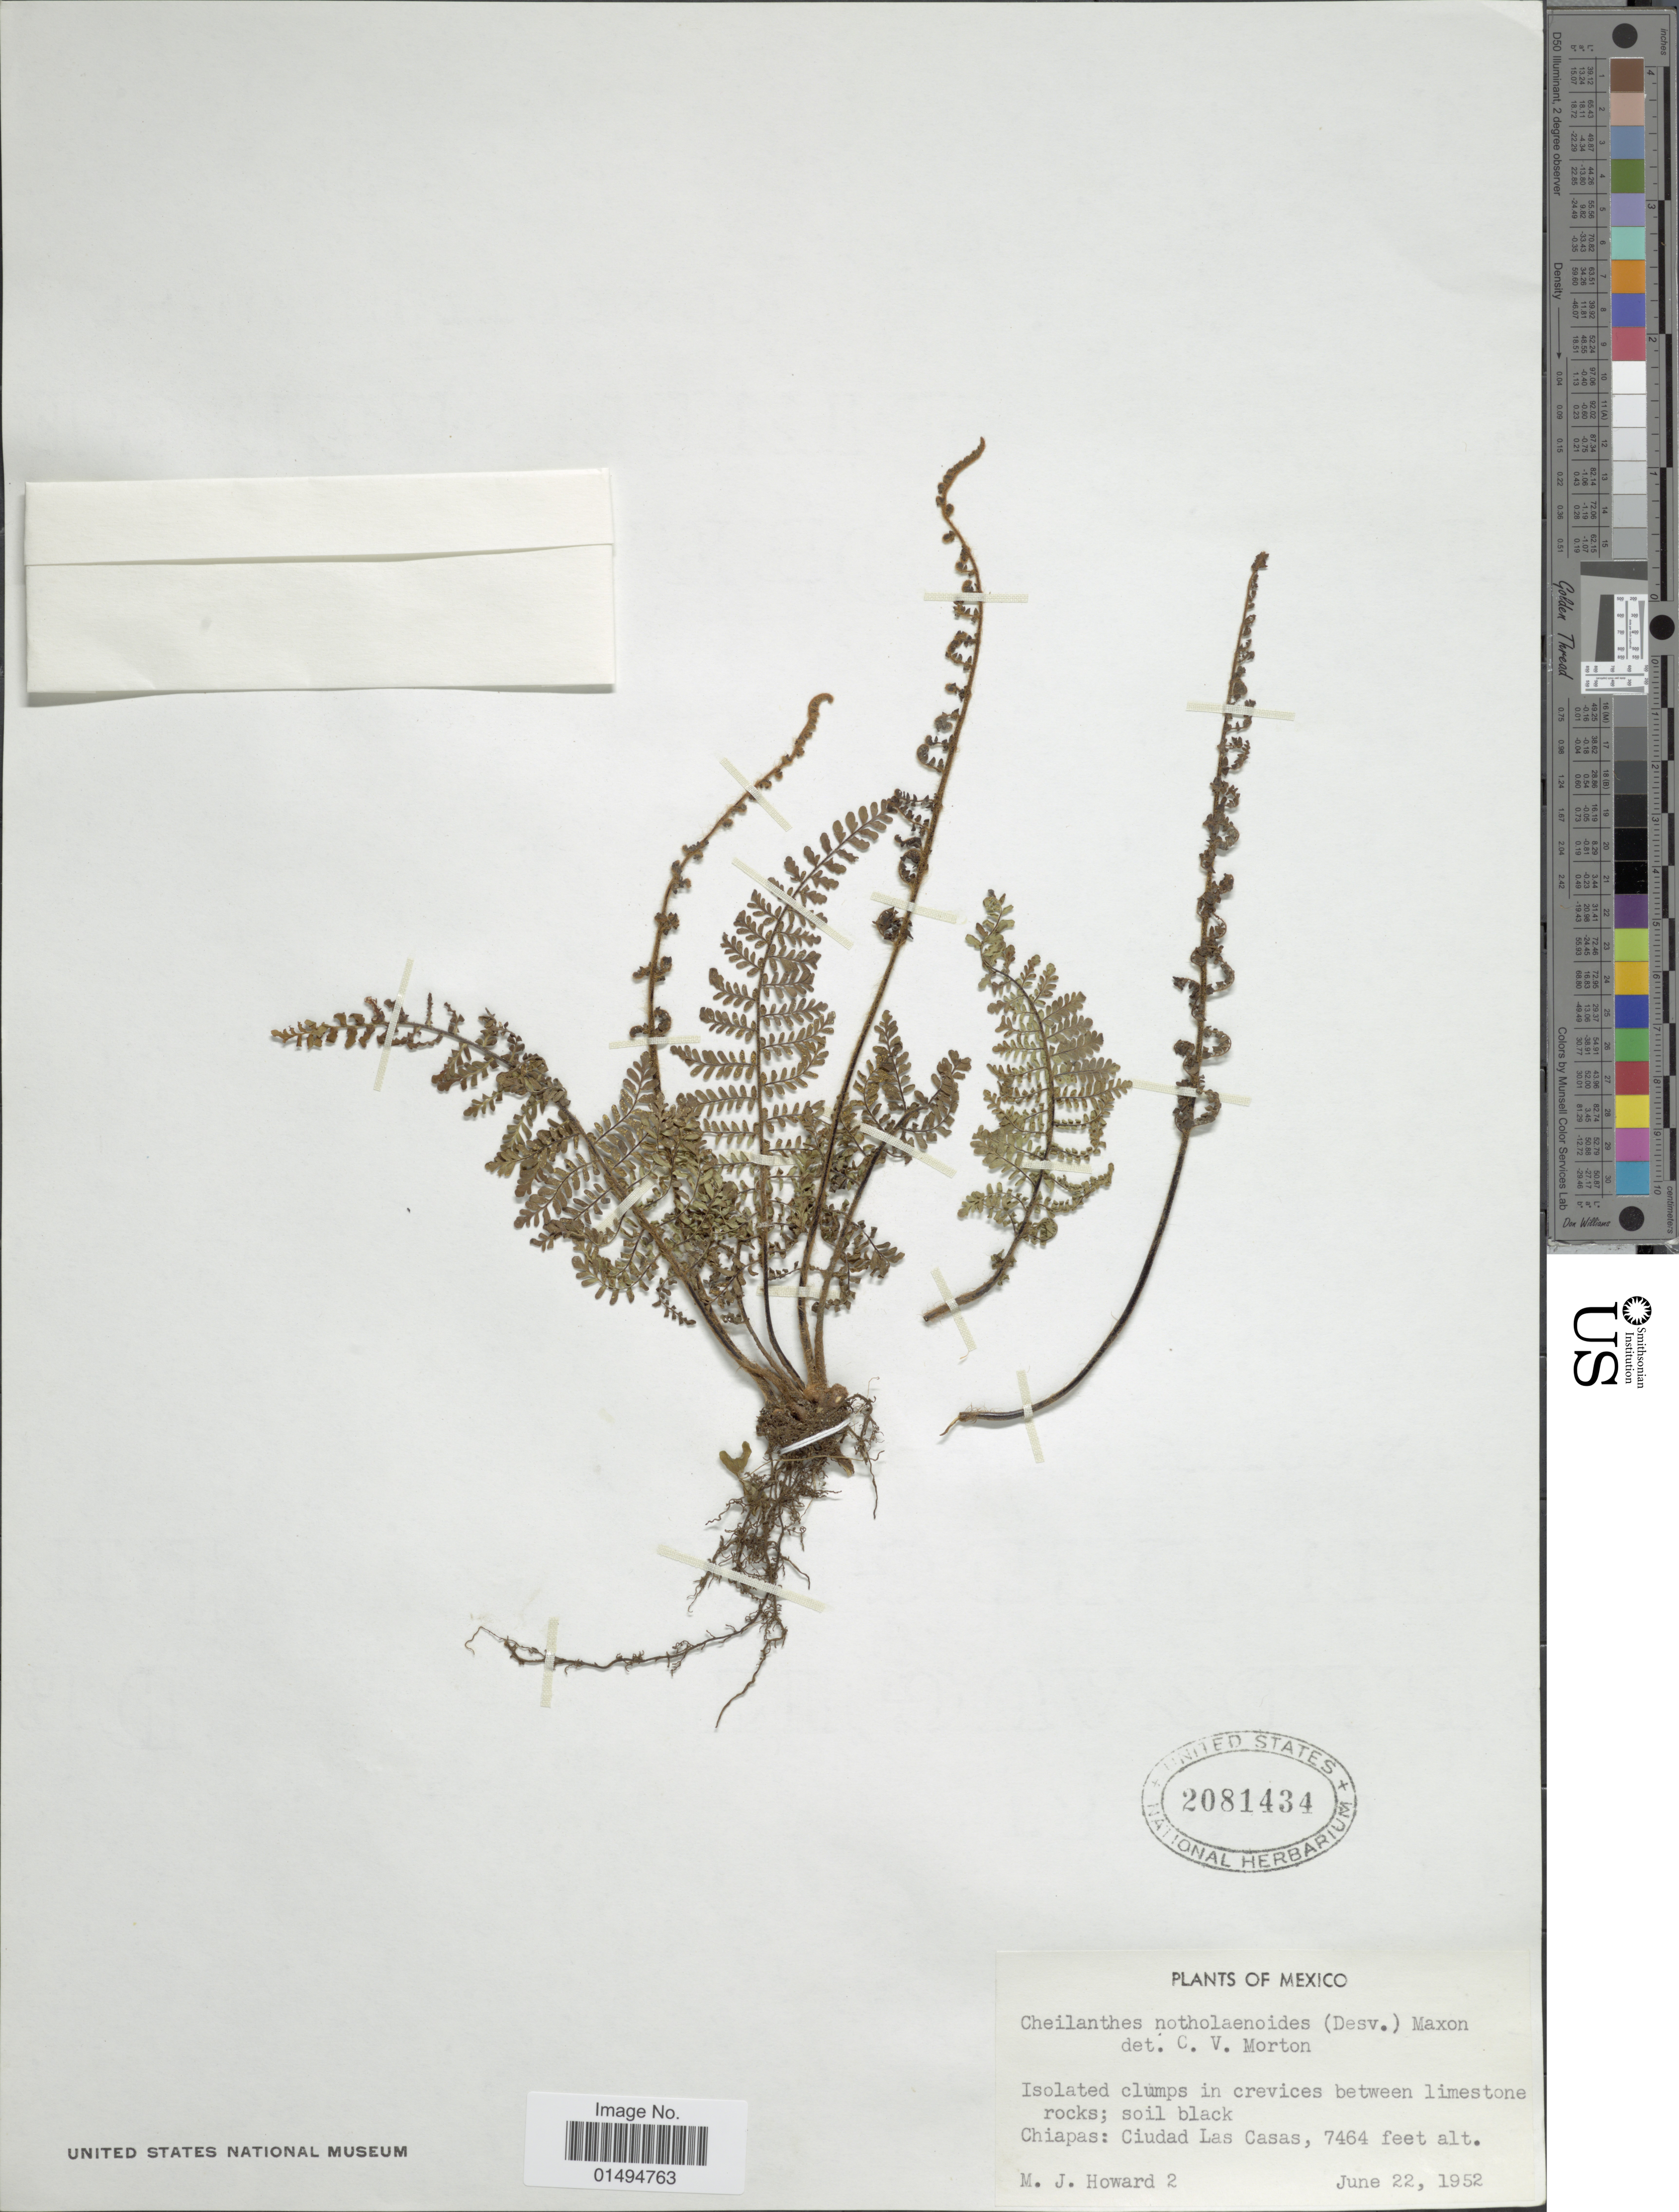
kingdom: Plantae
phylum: Tracheophyta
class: Polypodiopsida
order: Polypodiales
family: Pteridaceae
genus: Myriopteris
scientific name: Myriopteris notholaenoides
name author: (Desv.) Grusz & Windham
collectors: M. Howard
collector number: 2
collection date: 1952-06-22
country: Mexico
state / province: Chiapas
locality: Ciudad Las Casas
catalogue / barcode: US 7464